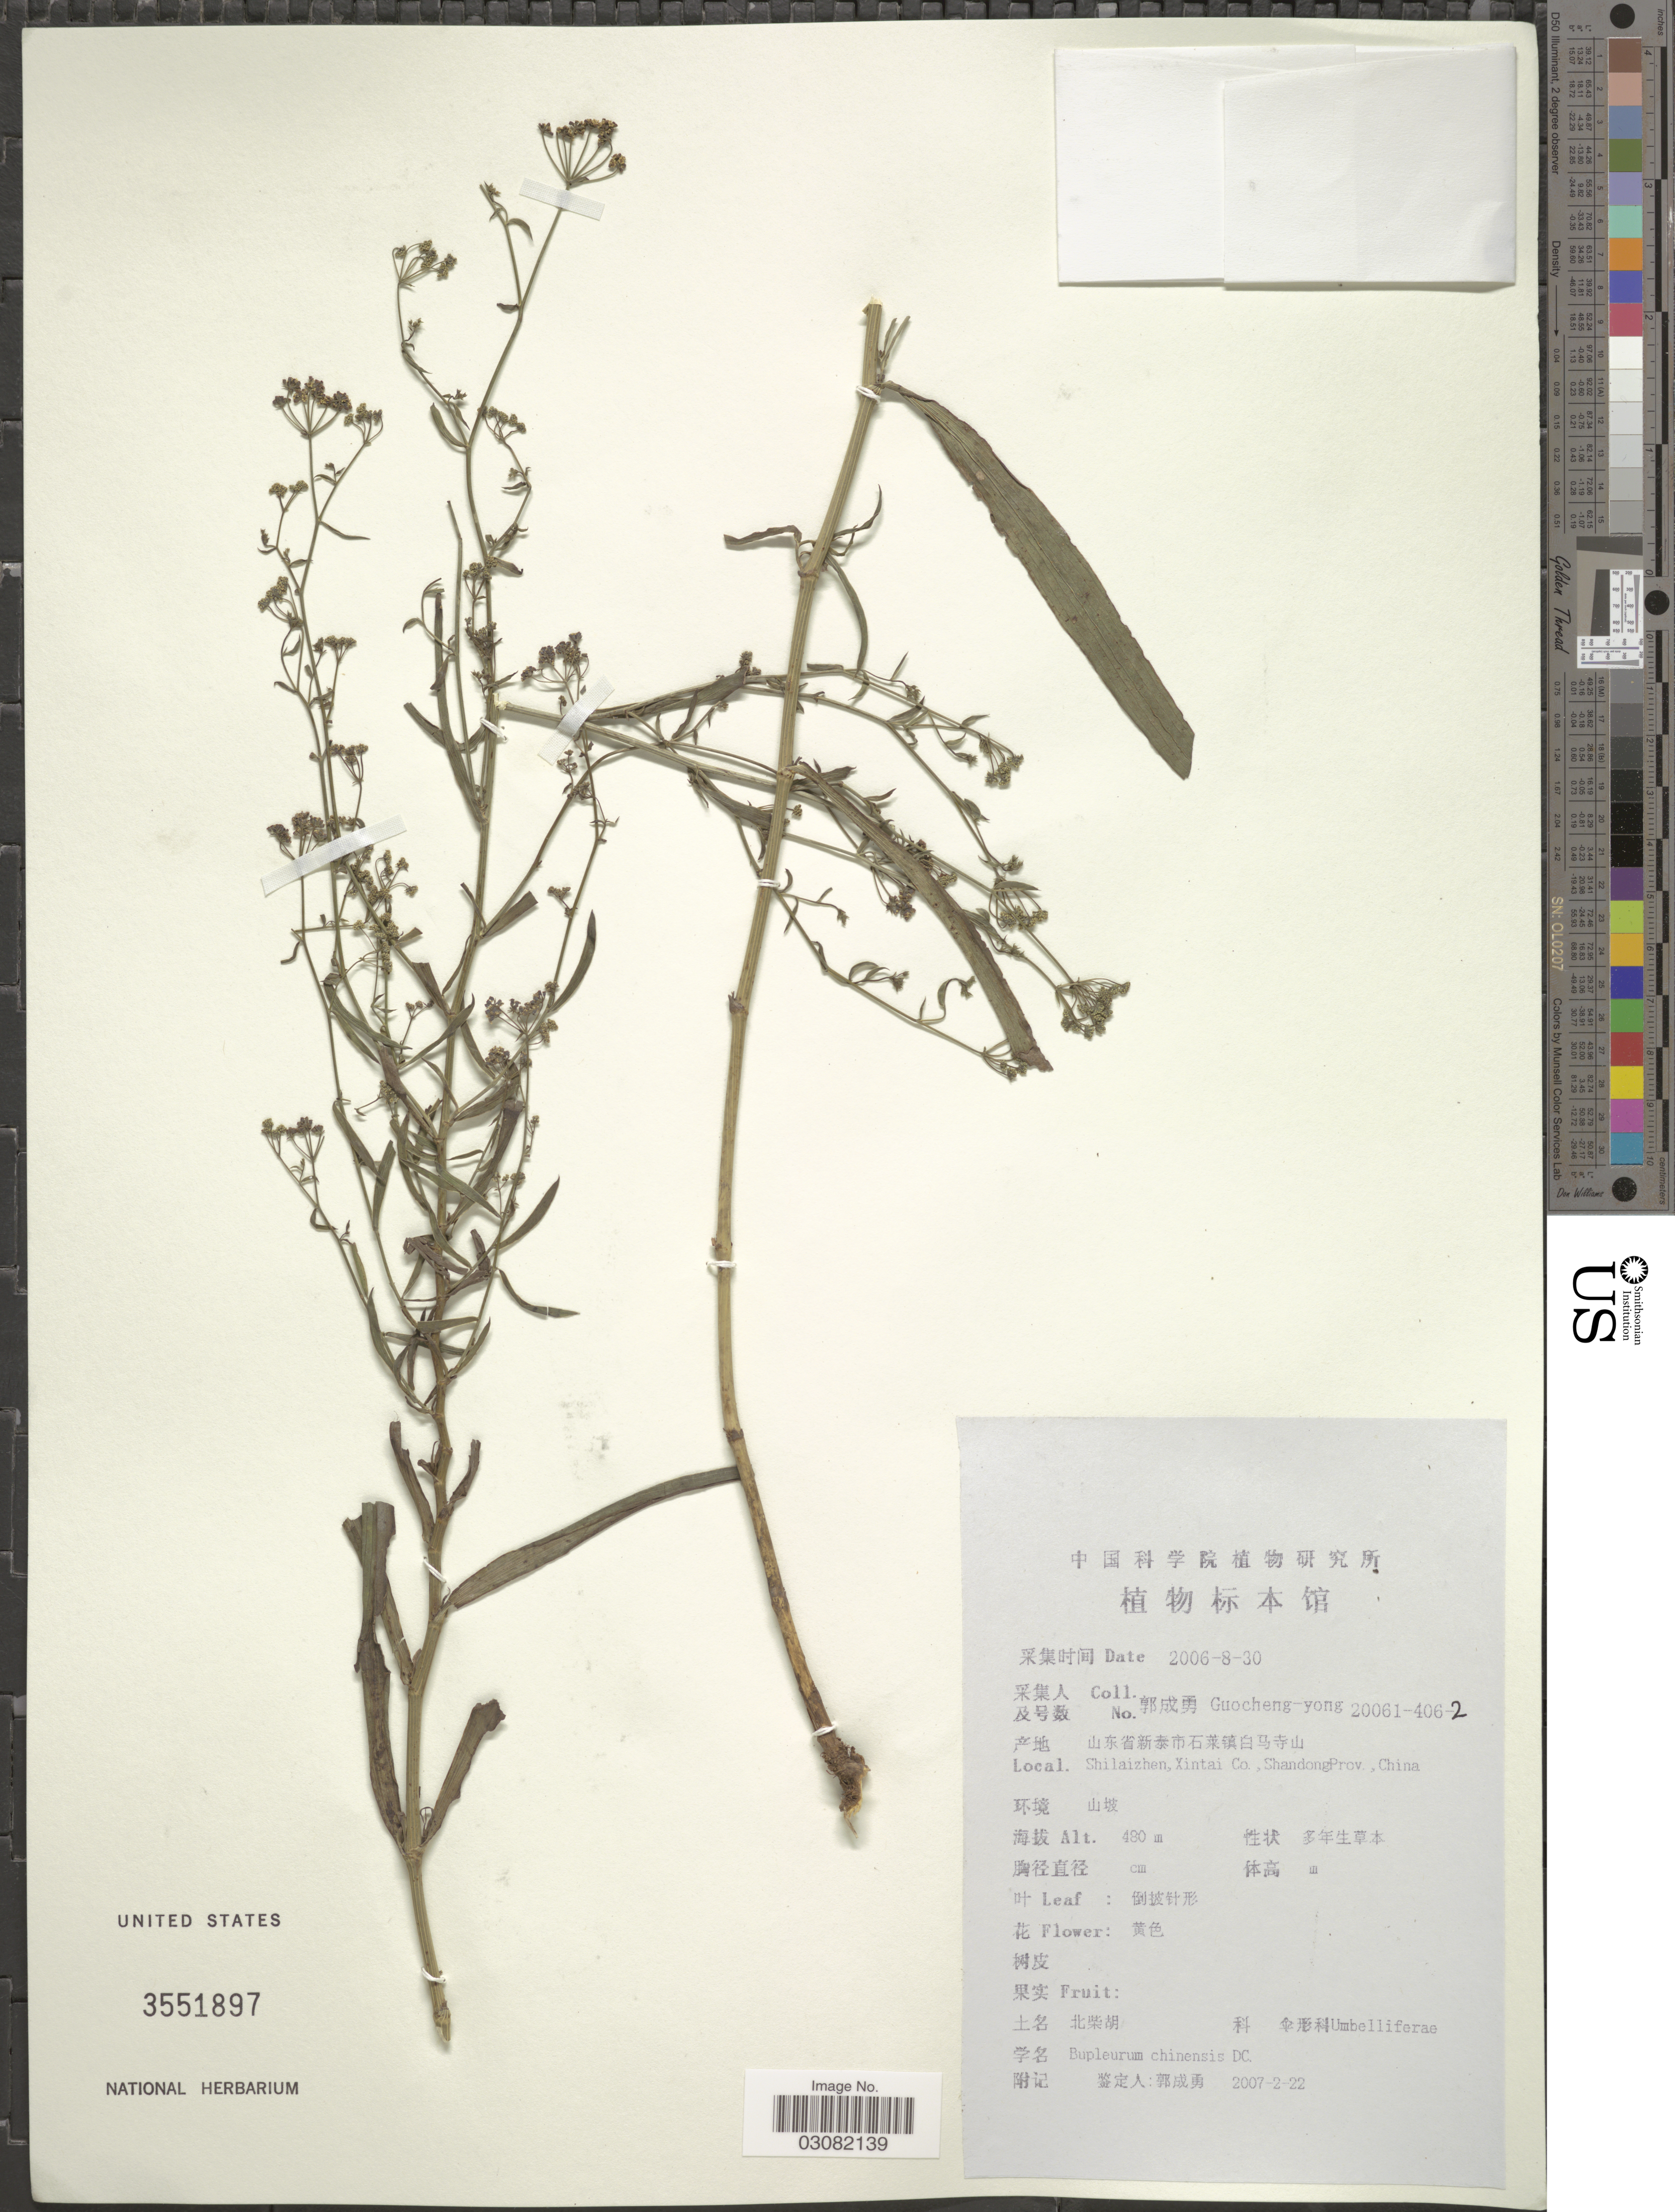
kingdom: Plantae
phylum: Tracheophyta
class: Magnoliopsida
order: Apiales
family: Apiaceae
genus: Bupleurum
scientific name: Bupleurum chinense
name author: DC.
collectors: Guo cheng-yong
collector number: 20061-406-2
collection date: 2006-08-30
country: China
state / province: Shandong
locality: Shilaizhen, Xintai Co.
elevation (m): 480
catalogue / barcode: US 3551897